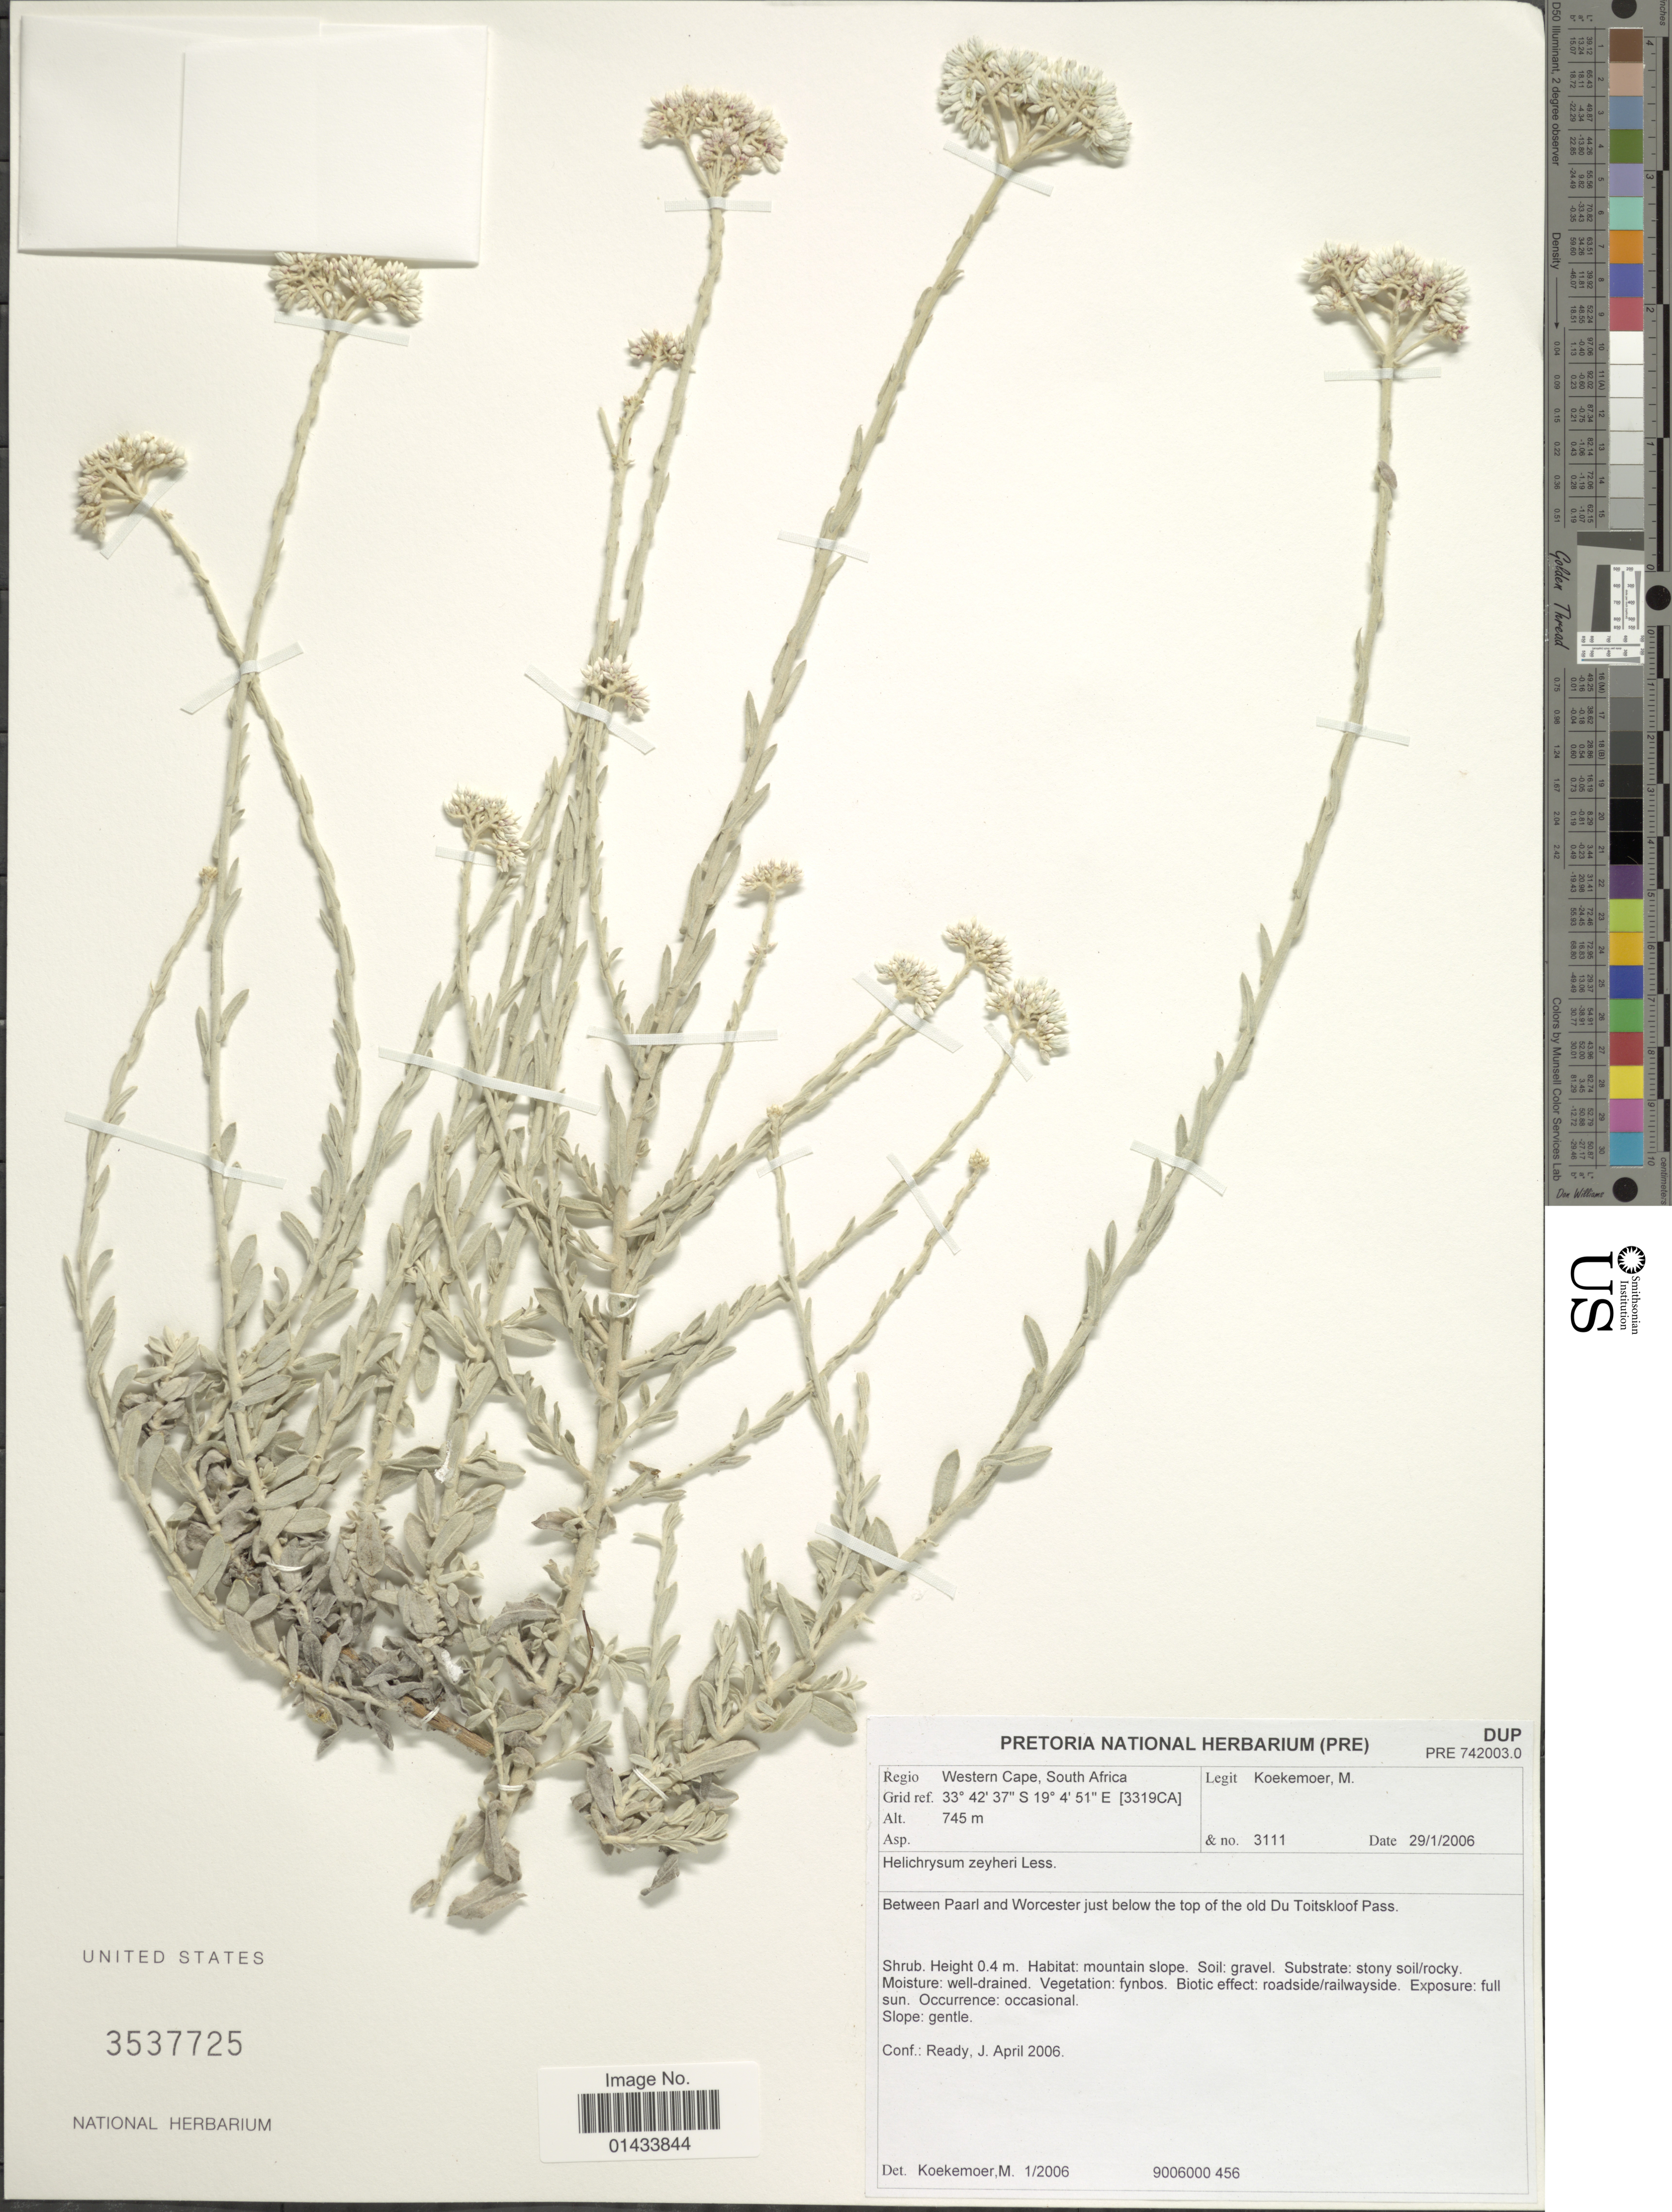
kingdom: Plantae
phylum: Tracheophyta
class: Magnoliopsida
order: Asterales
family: Asteraceae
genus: Helichrysum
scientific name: Helichrysum zeyheri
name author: Less.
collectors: M. Koekemoer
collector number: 3111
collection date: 2006-01-29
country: South Africa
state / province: Western Cape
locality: Regio Western Cape, Grid ref. [3319CA], Between Paarl and Worcester just below the top of the old Du Toitskloof Pass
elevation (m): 745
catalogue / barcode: US 3537725